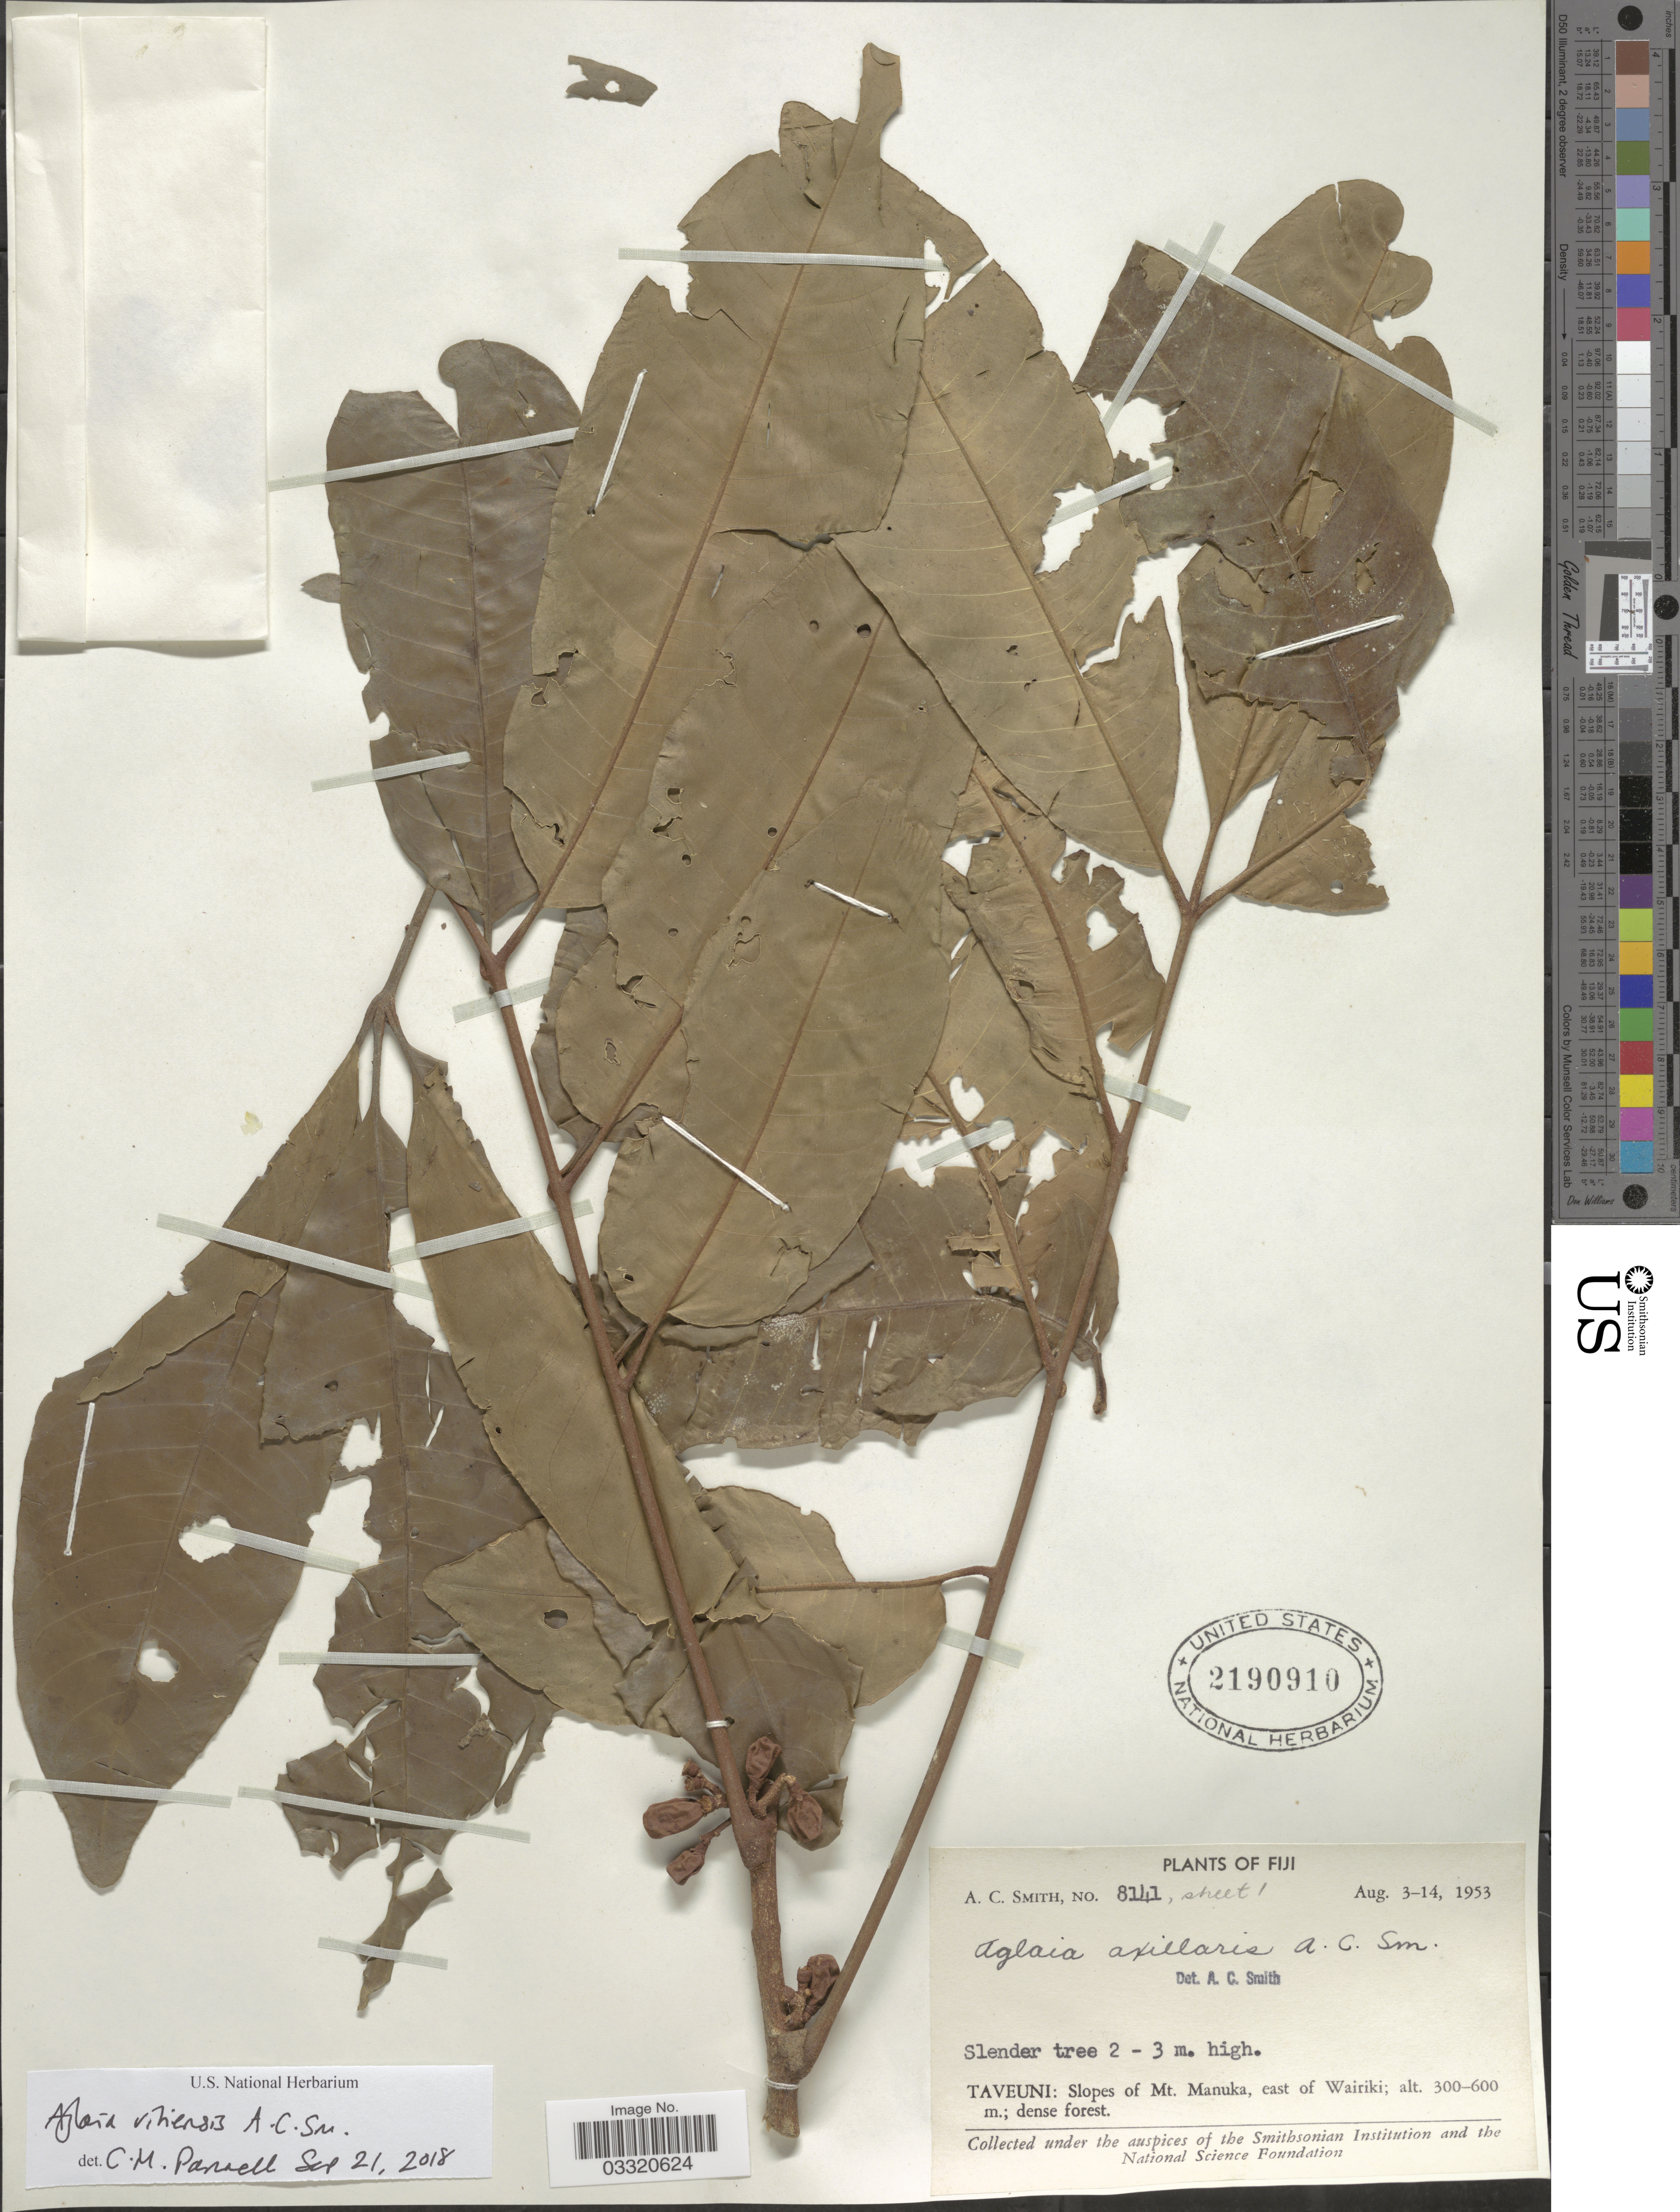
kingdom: Plantae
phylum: Tracheophyta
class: Magnoliopsida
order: Sapindales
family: Meliaceae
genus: Aglaia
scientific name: Aglaia vitiensis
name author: A.C. Sm.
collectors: A. C. Smith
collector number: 8141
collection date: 1953-08-03/1953-08-14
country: Fiji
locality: Taveuni: Slopes of Mt. Manuka, east of Wairiki.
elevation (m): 300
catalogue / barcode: US 2190910